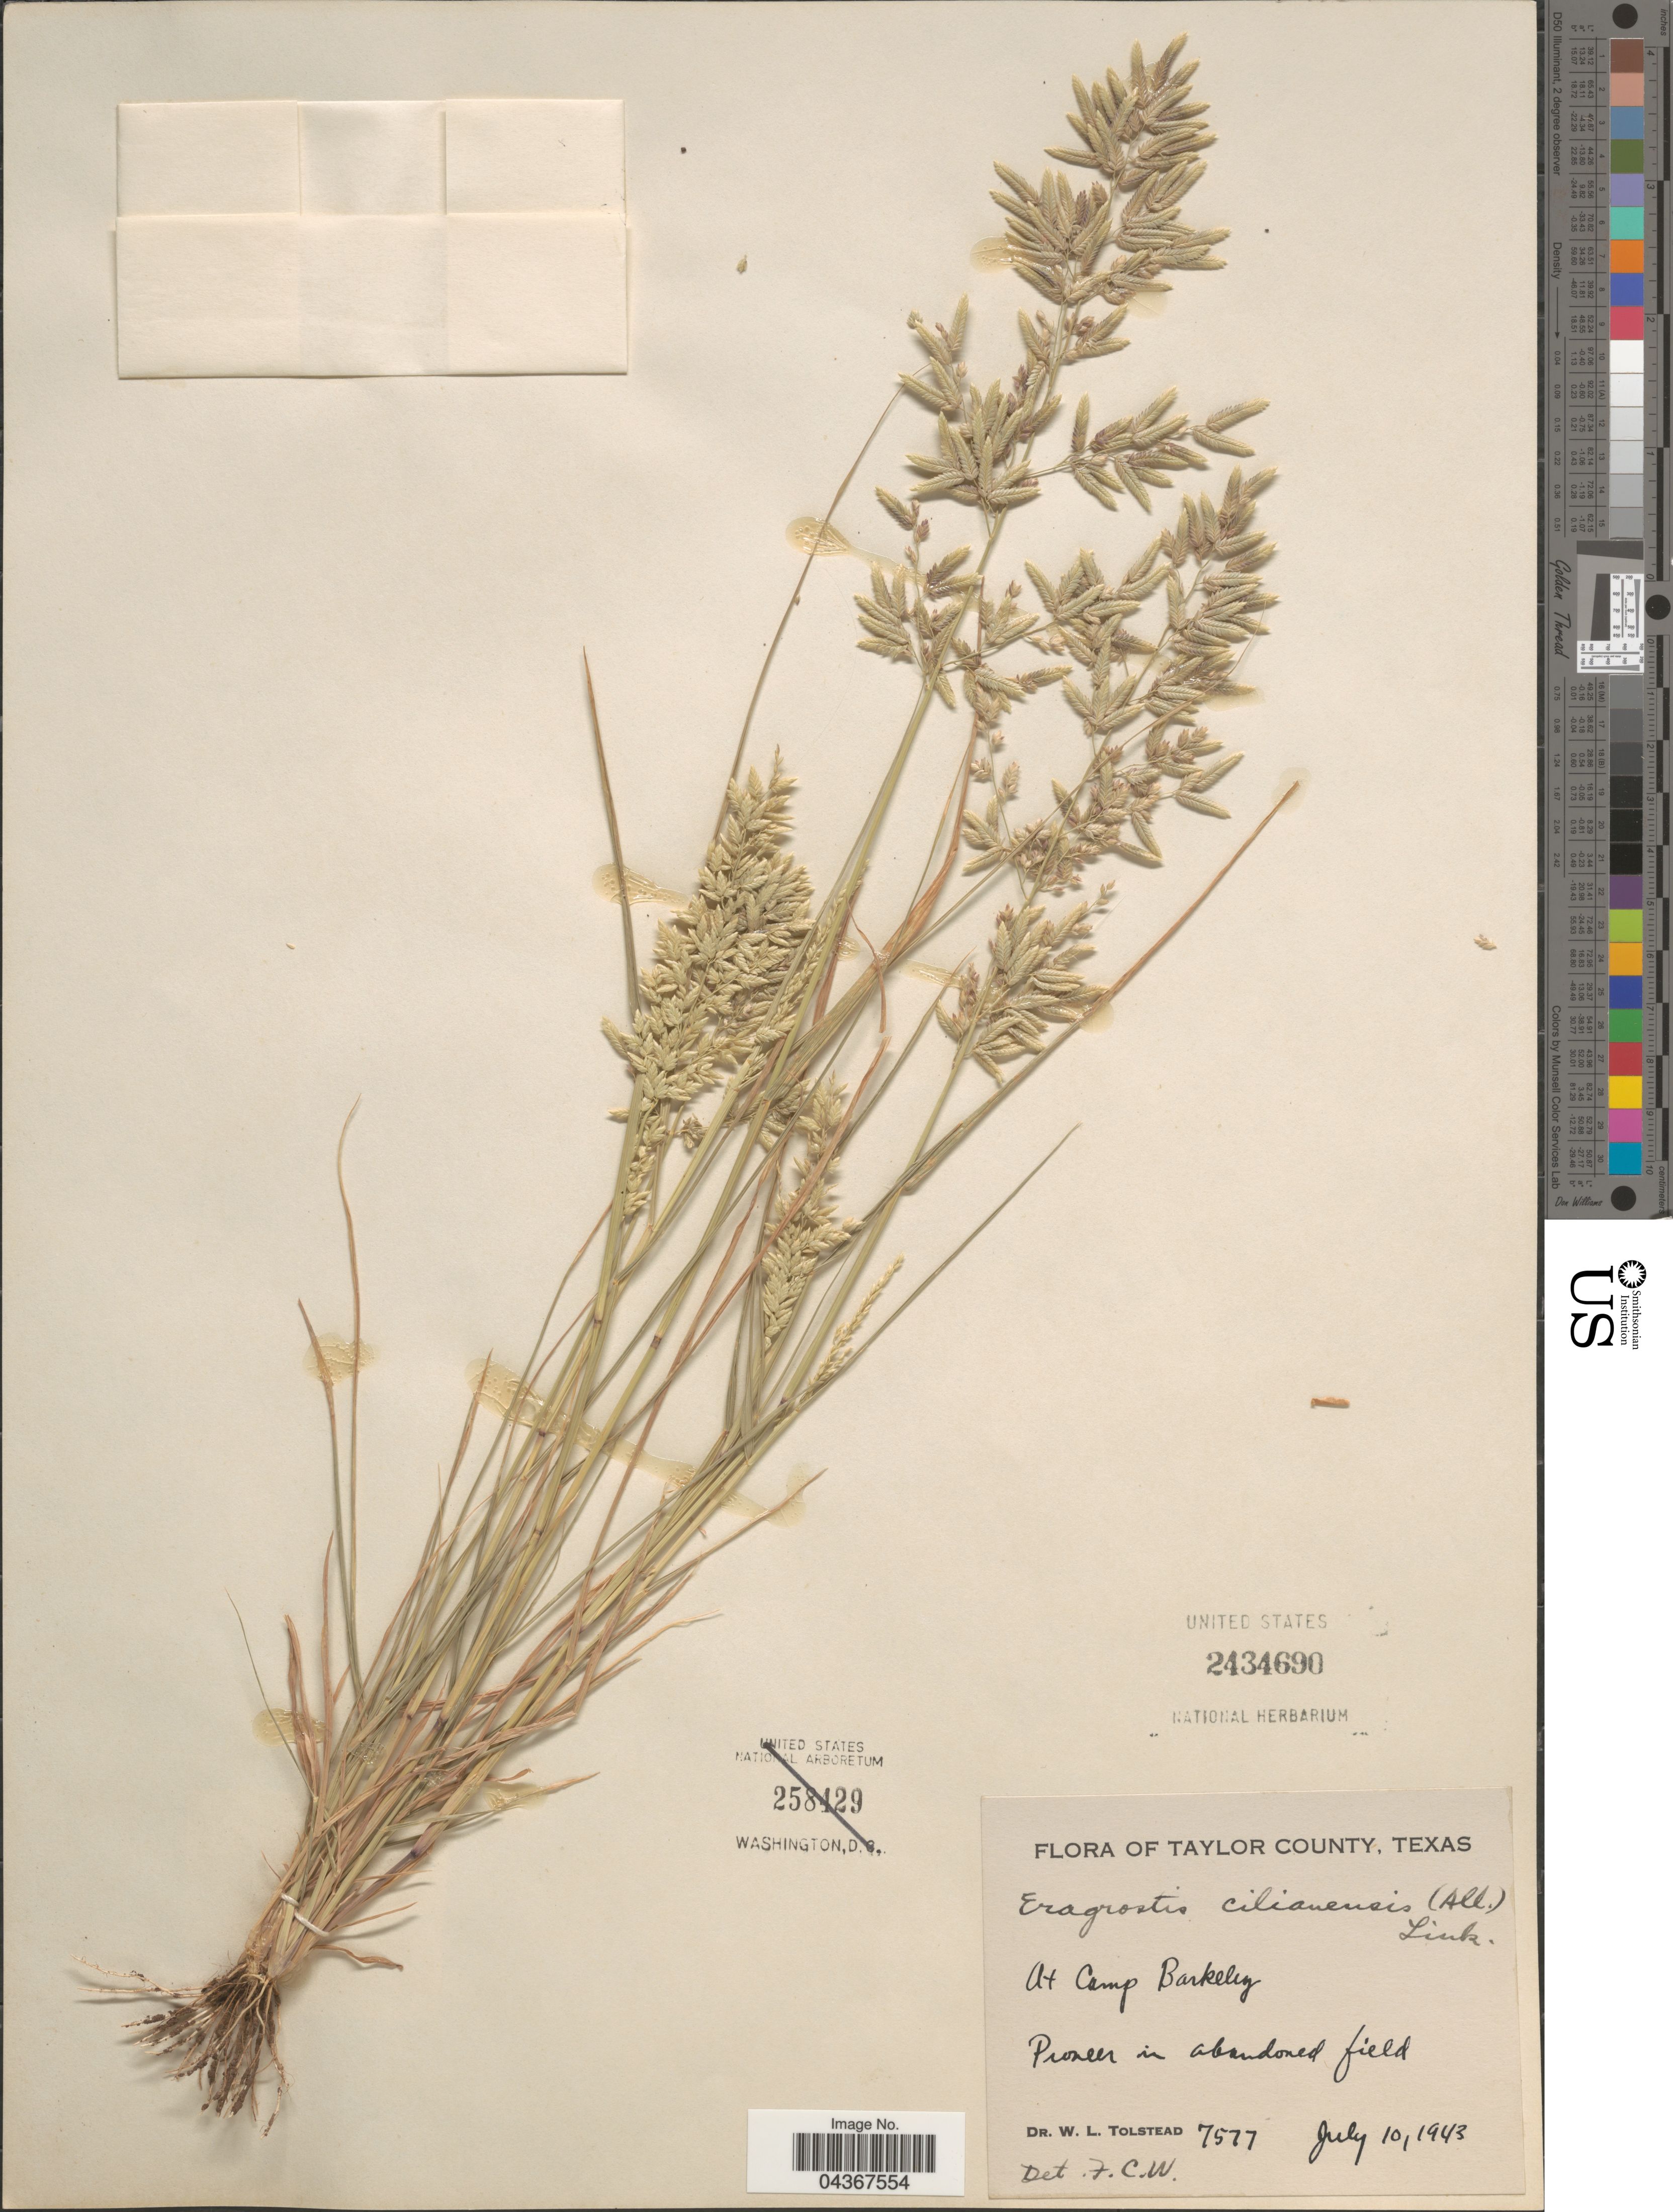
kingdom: Plantae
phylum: Tracheophyta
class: Liliopsida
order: Poales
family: Poaceae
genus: Eragrostis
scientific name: Eragrostis cilianensis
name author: (Bellardi) Vignolo ex Janch.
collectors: W. Tolstead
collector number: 7577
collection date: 1943-07-10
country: United States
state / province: Texas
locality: Taylor County. At Camp Barkeley.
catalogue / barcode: US 2434690